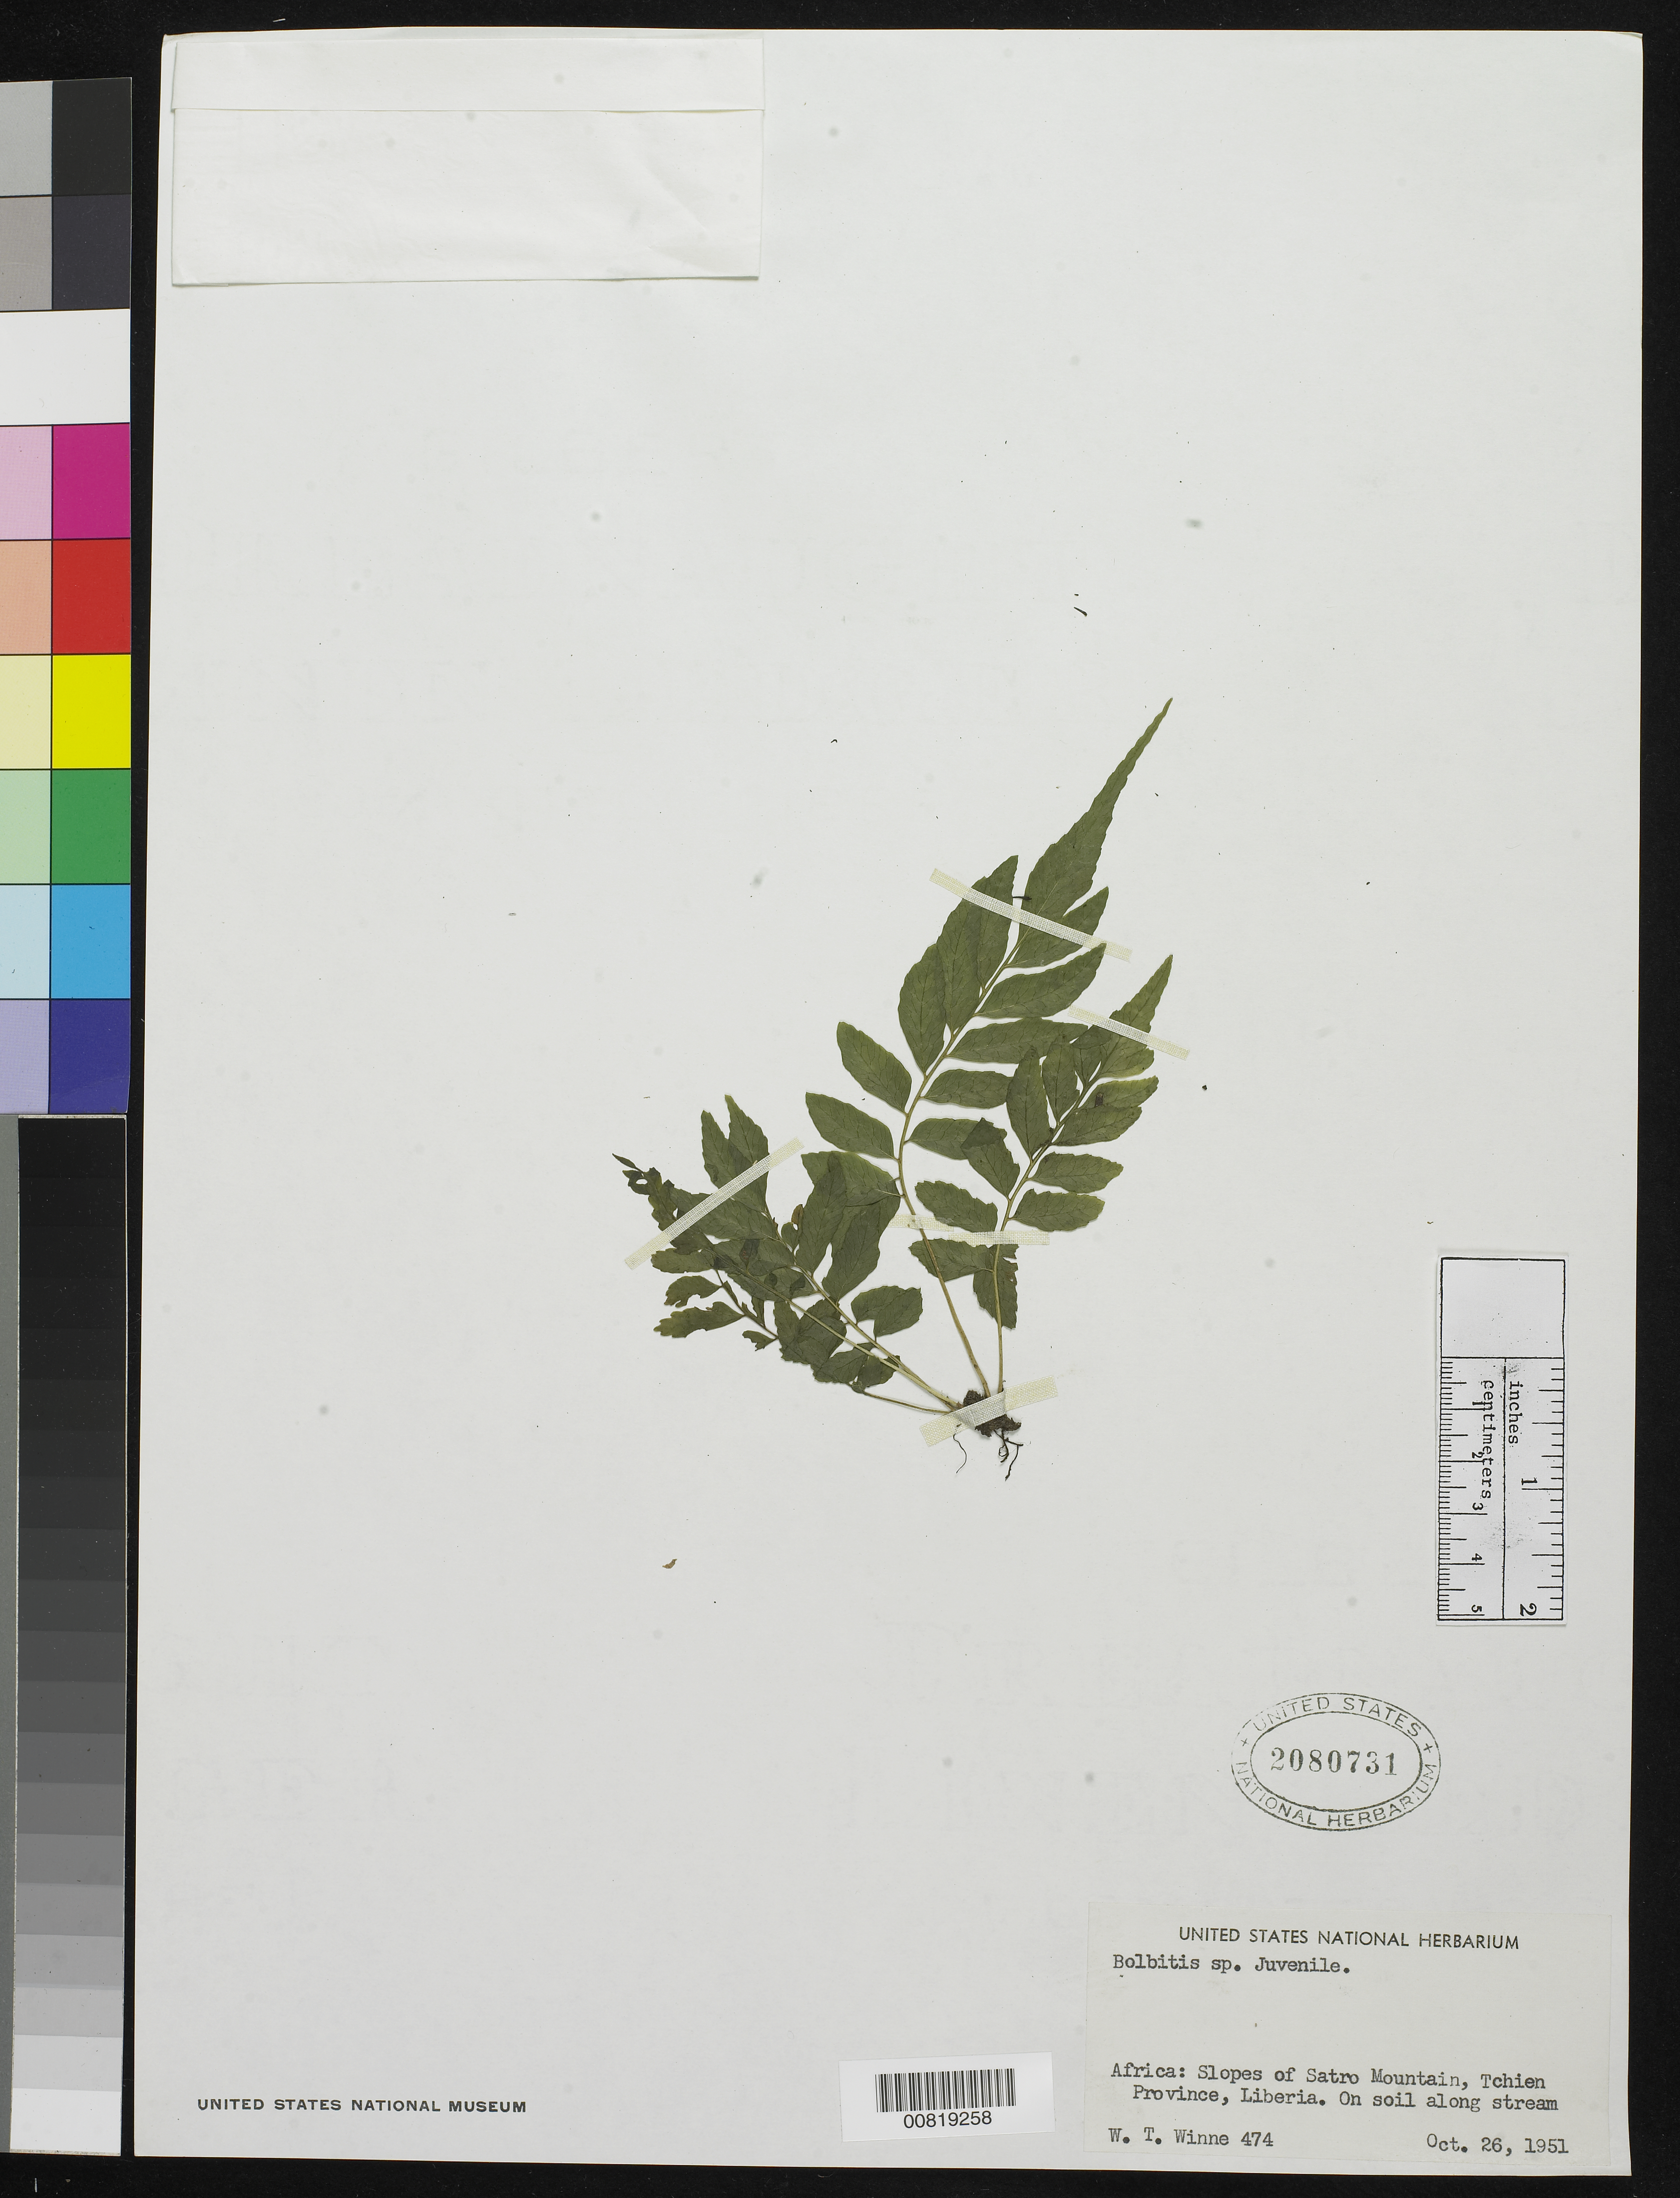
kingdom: Plantae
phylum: Tracheophyta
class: Polypodiopsida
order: Polypodiales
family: Dryopteridaceae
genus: Bolbitis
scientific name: Bolbitis sp.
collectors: -. Winne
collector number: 474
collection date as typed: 26 Oct 1951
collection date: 1951-10-26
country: Liberia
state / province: Grand Gedeh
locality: Tchien Province, slopes of Satro Mountain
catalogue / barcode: US 2080731